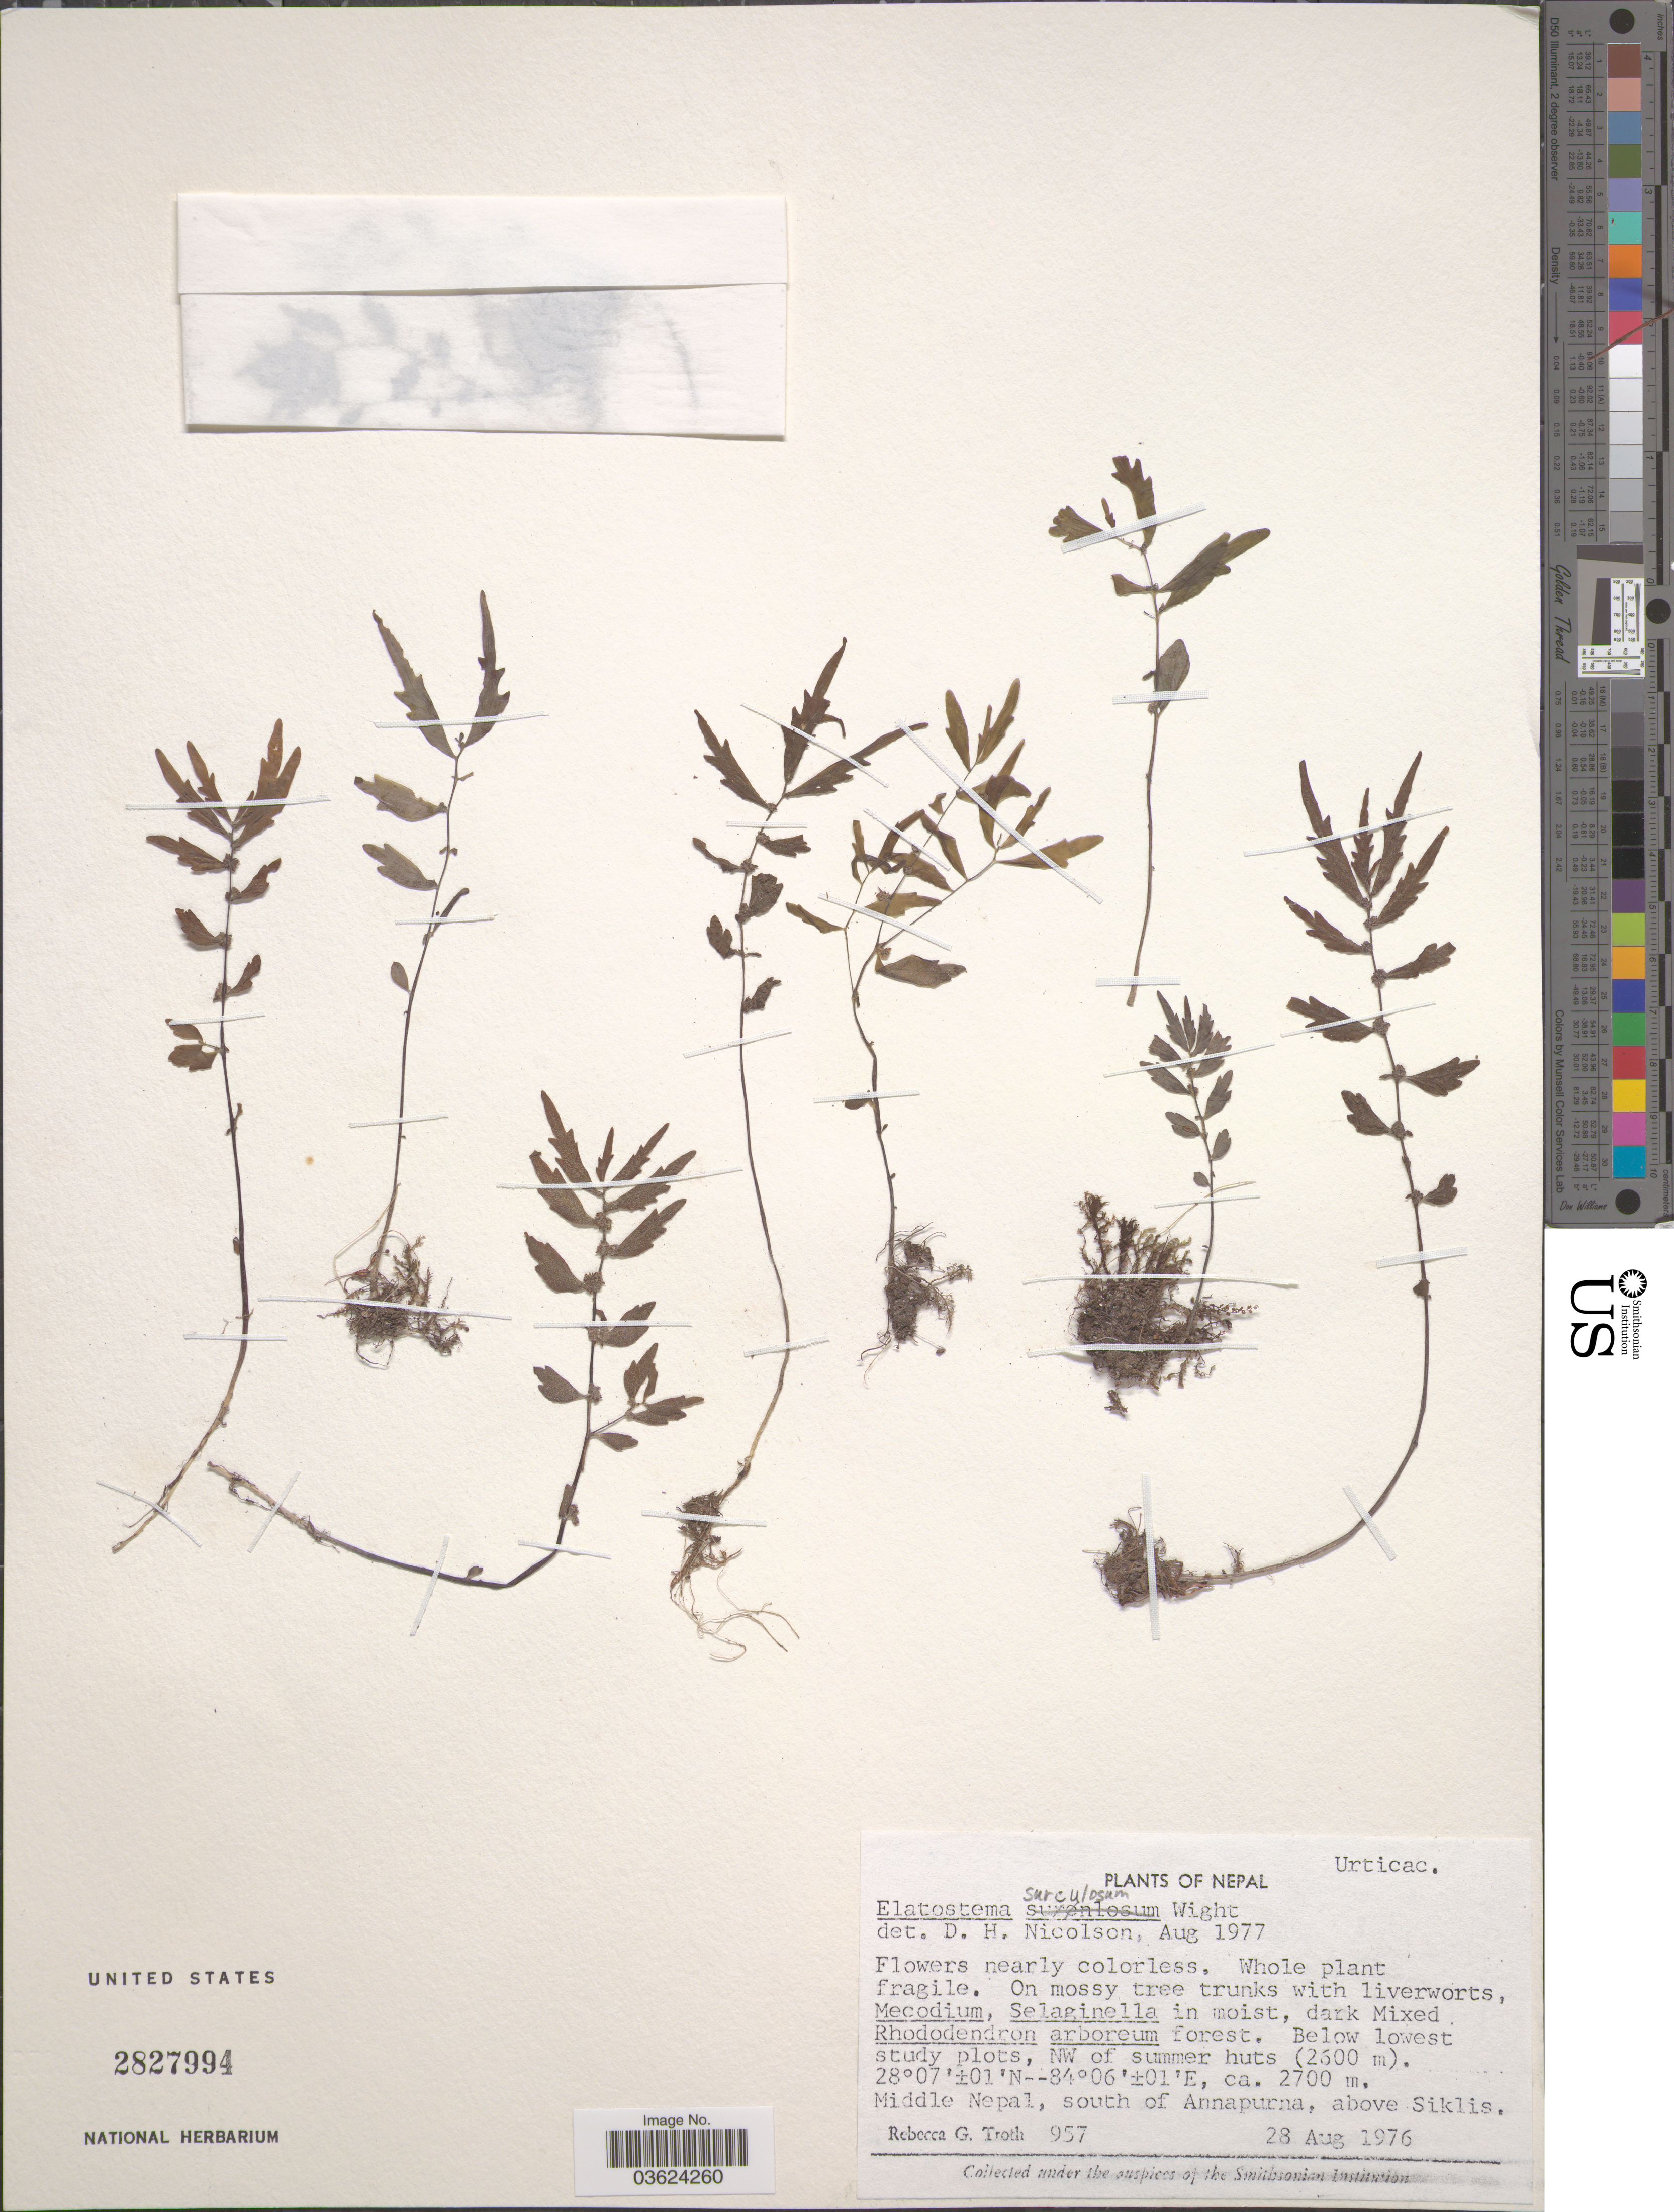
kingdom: Plantae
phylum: Tracheophyta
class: Magnoliopsida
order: Rosales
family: Urticaceae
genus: Elatostema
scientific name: Elatostema surculosum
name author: Wight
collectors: R. Troth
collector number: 957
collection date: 1976-08-28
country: Nepal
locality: Below lowest study plots, NW of summer huts. Middle Nepal, south of Annapurna, above Siklis.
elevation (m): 2600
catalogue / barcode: US 2827994